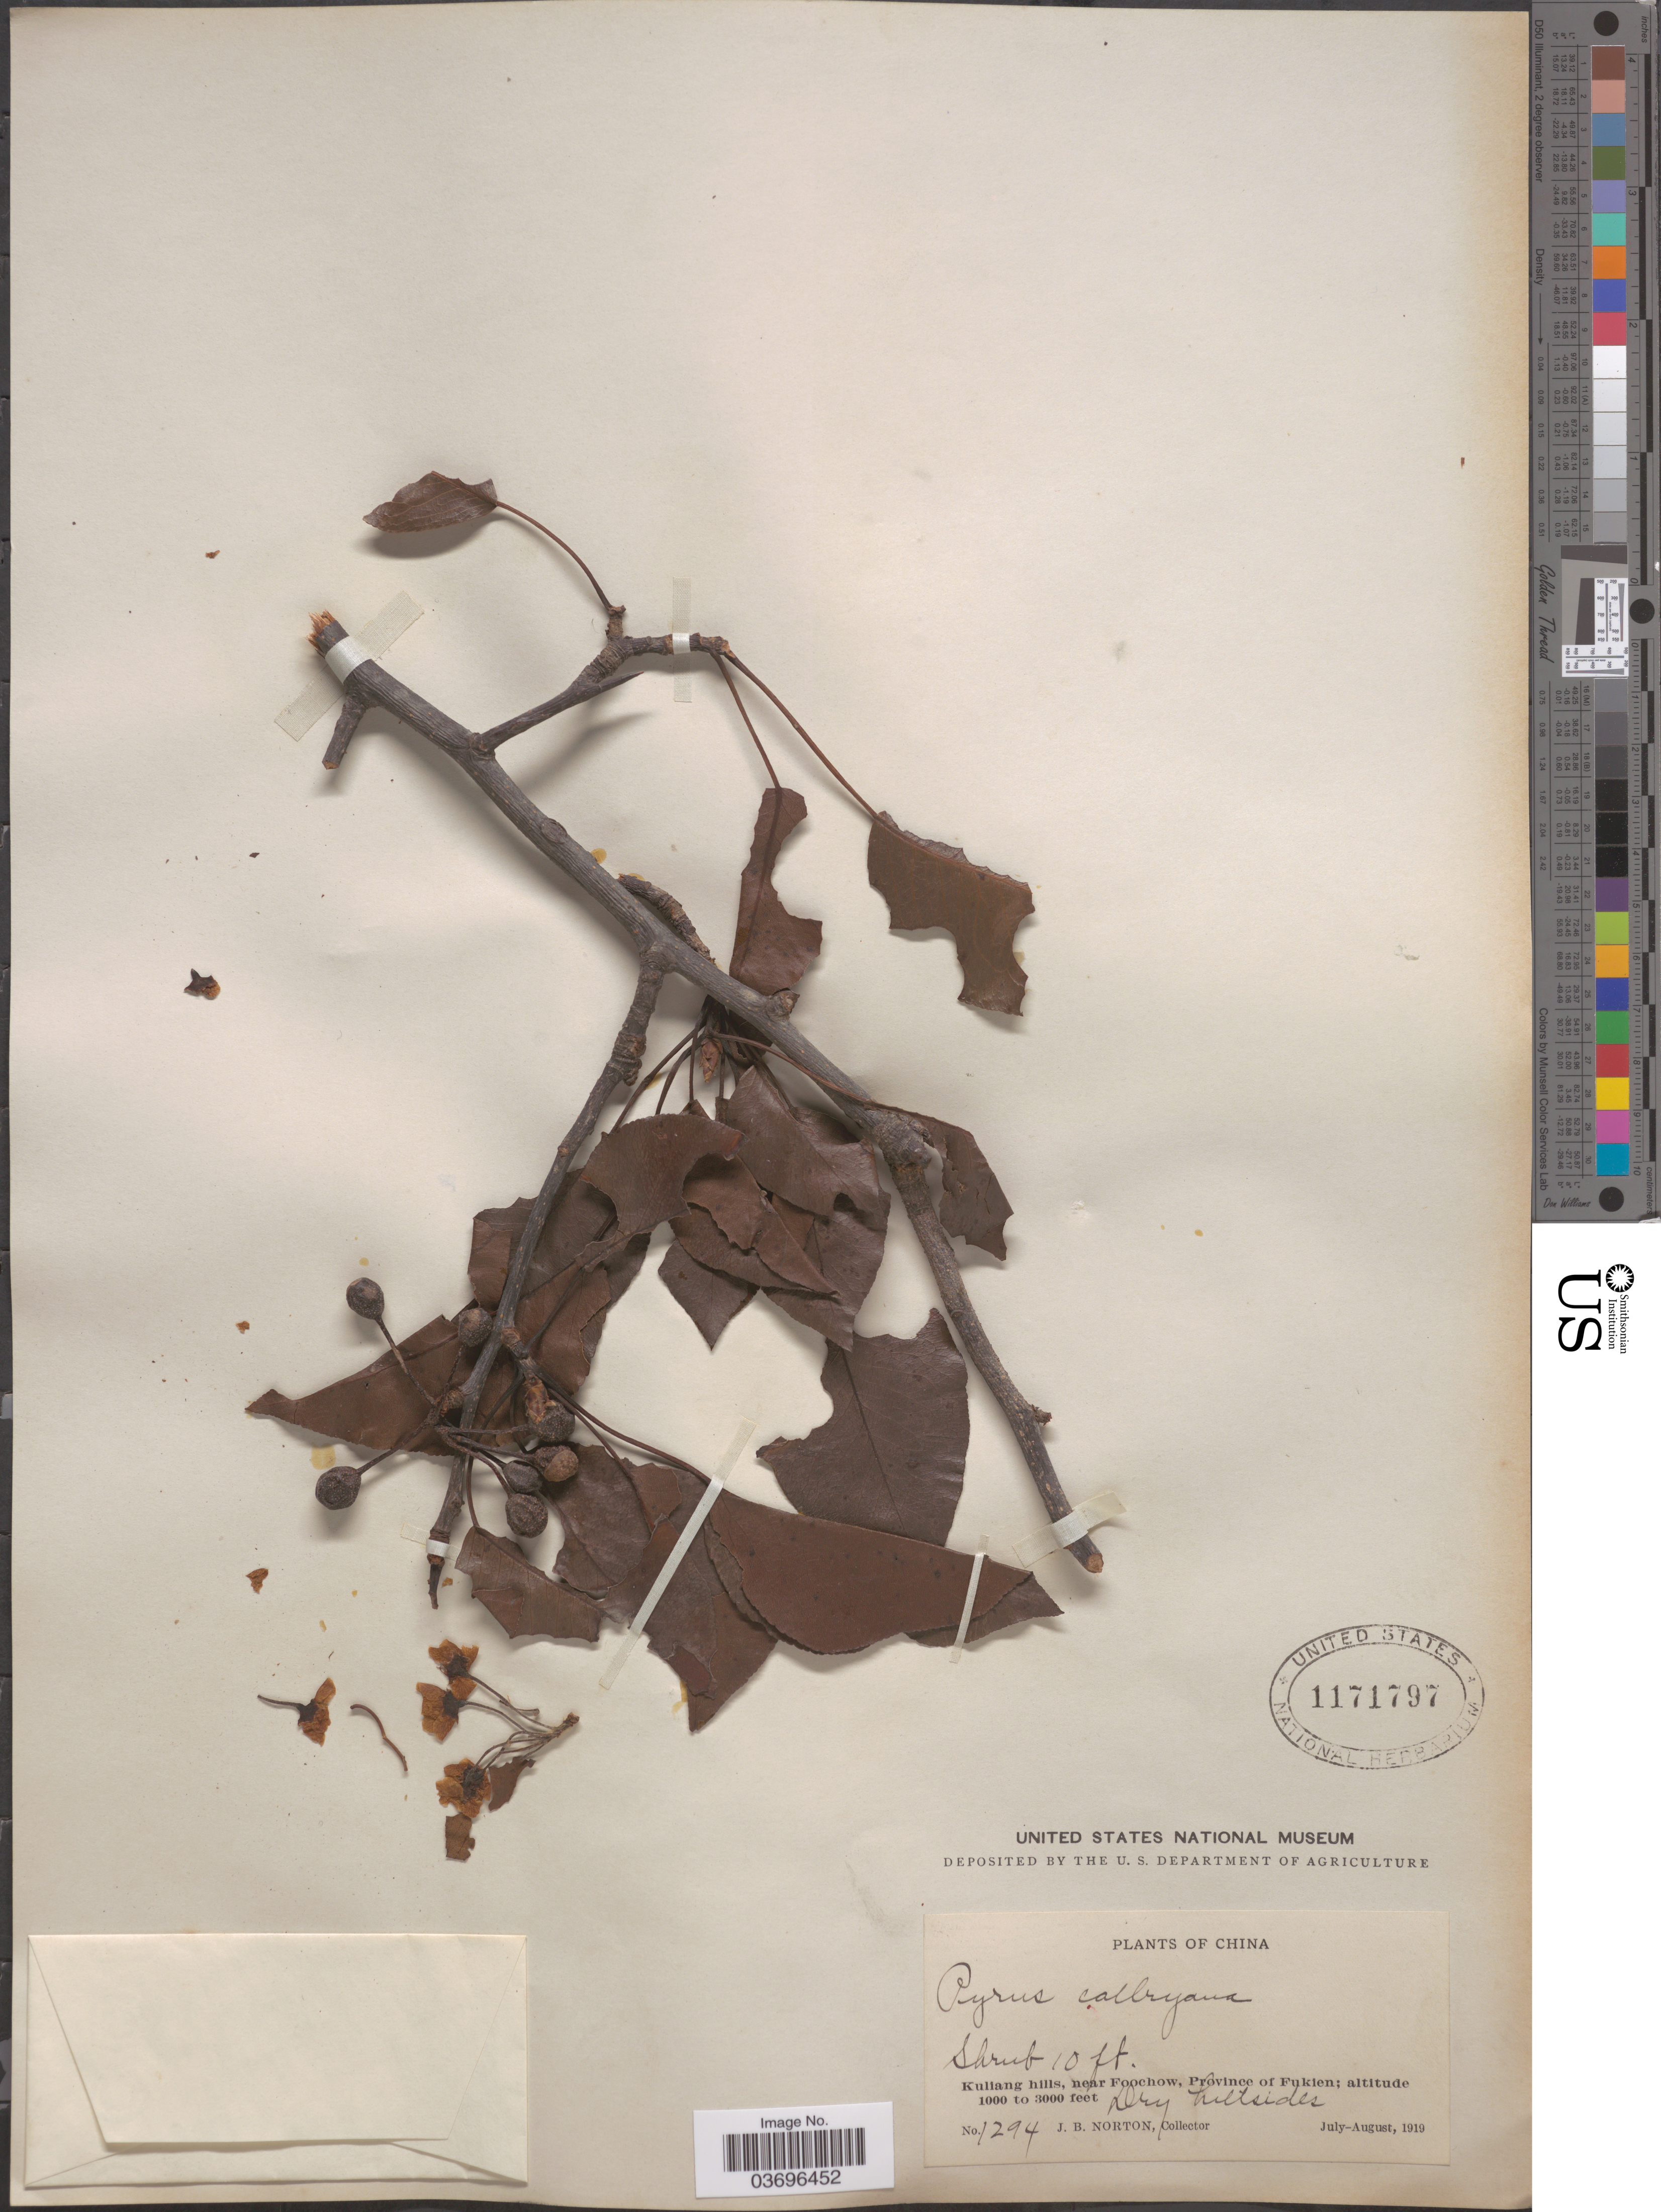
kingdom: Plantae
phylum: Tracheophyta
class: Magnoliopsida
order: Rosales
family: Rosaceae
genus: Pyrus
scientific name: Pyrus calleryana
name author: Decne.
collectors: J. B. Norton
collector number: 1294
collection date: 1919-07/1919-08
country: China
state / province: Fujian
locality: Kuliang hills, near Foochow, Province of Fukien.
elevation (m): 305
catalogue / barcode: US 1171797